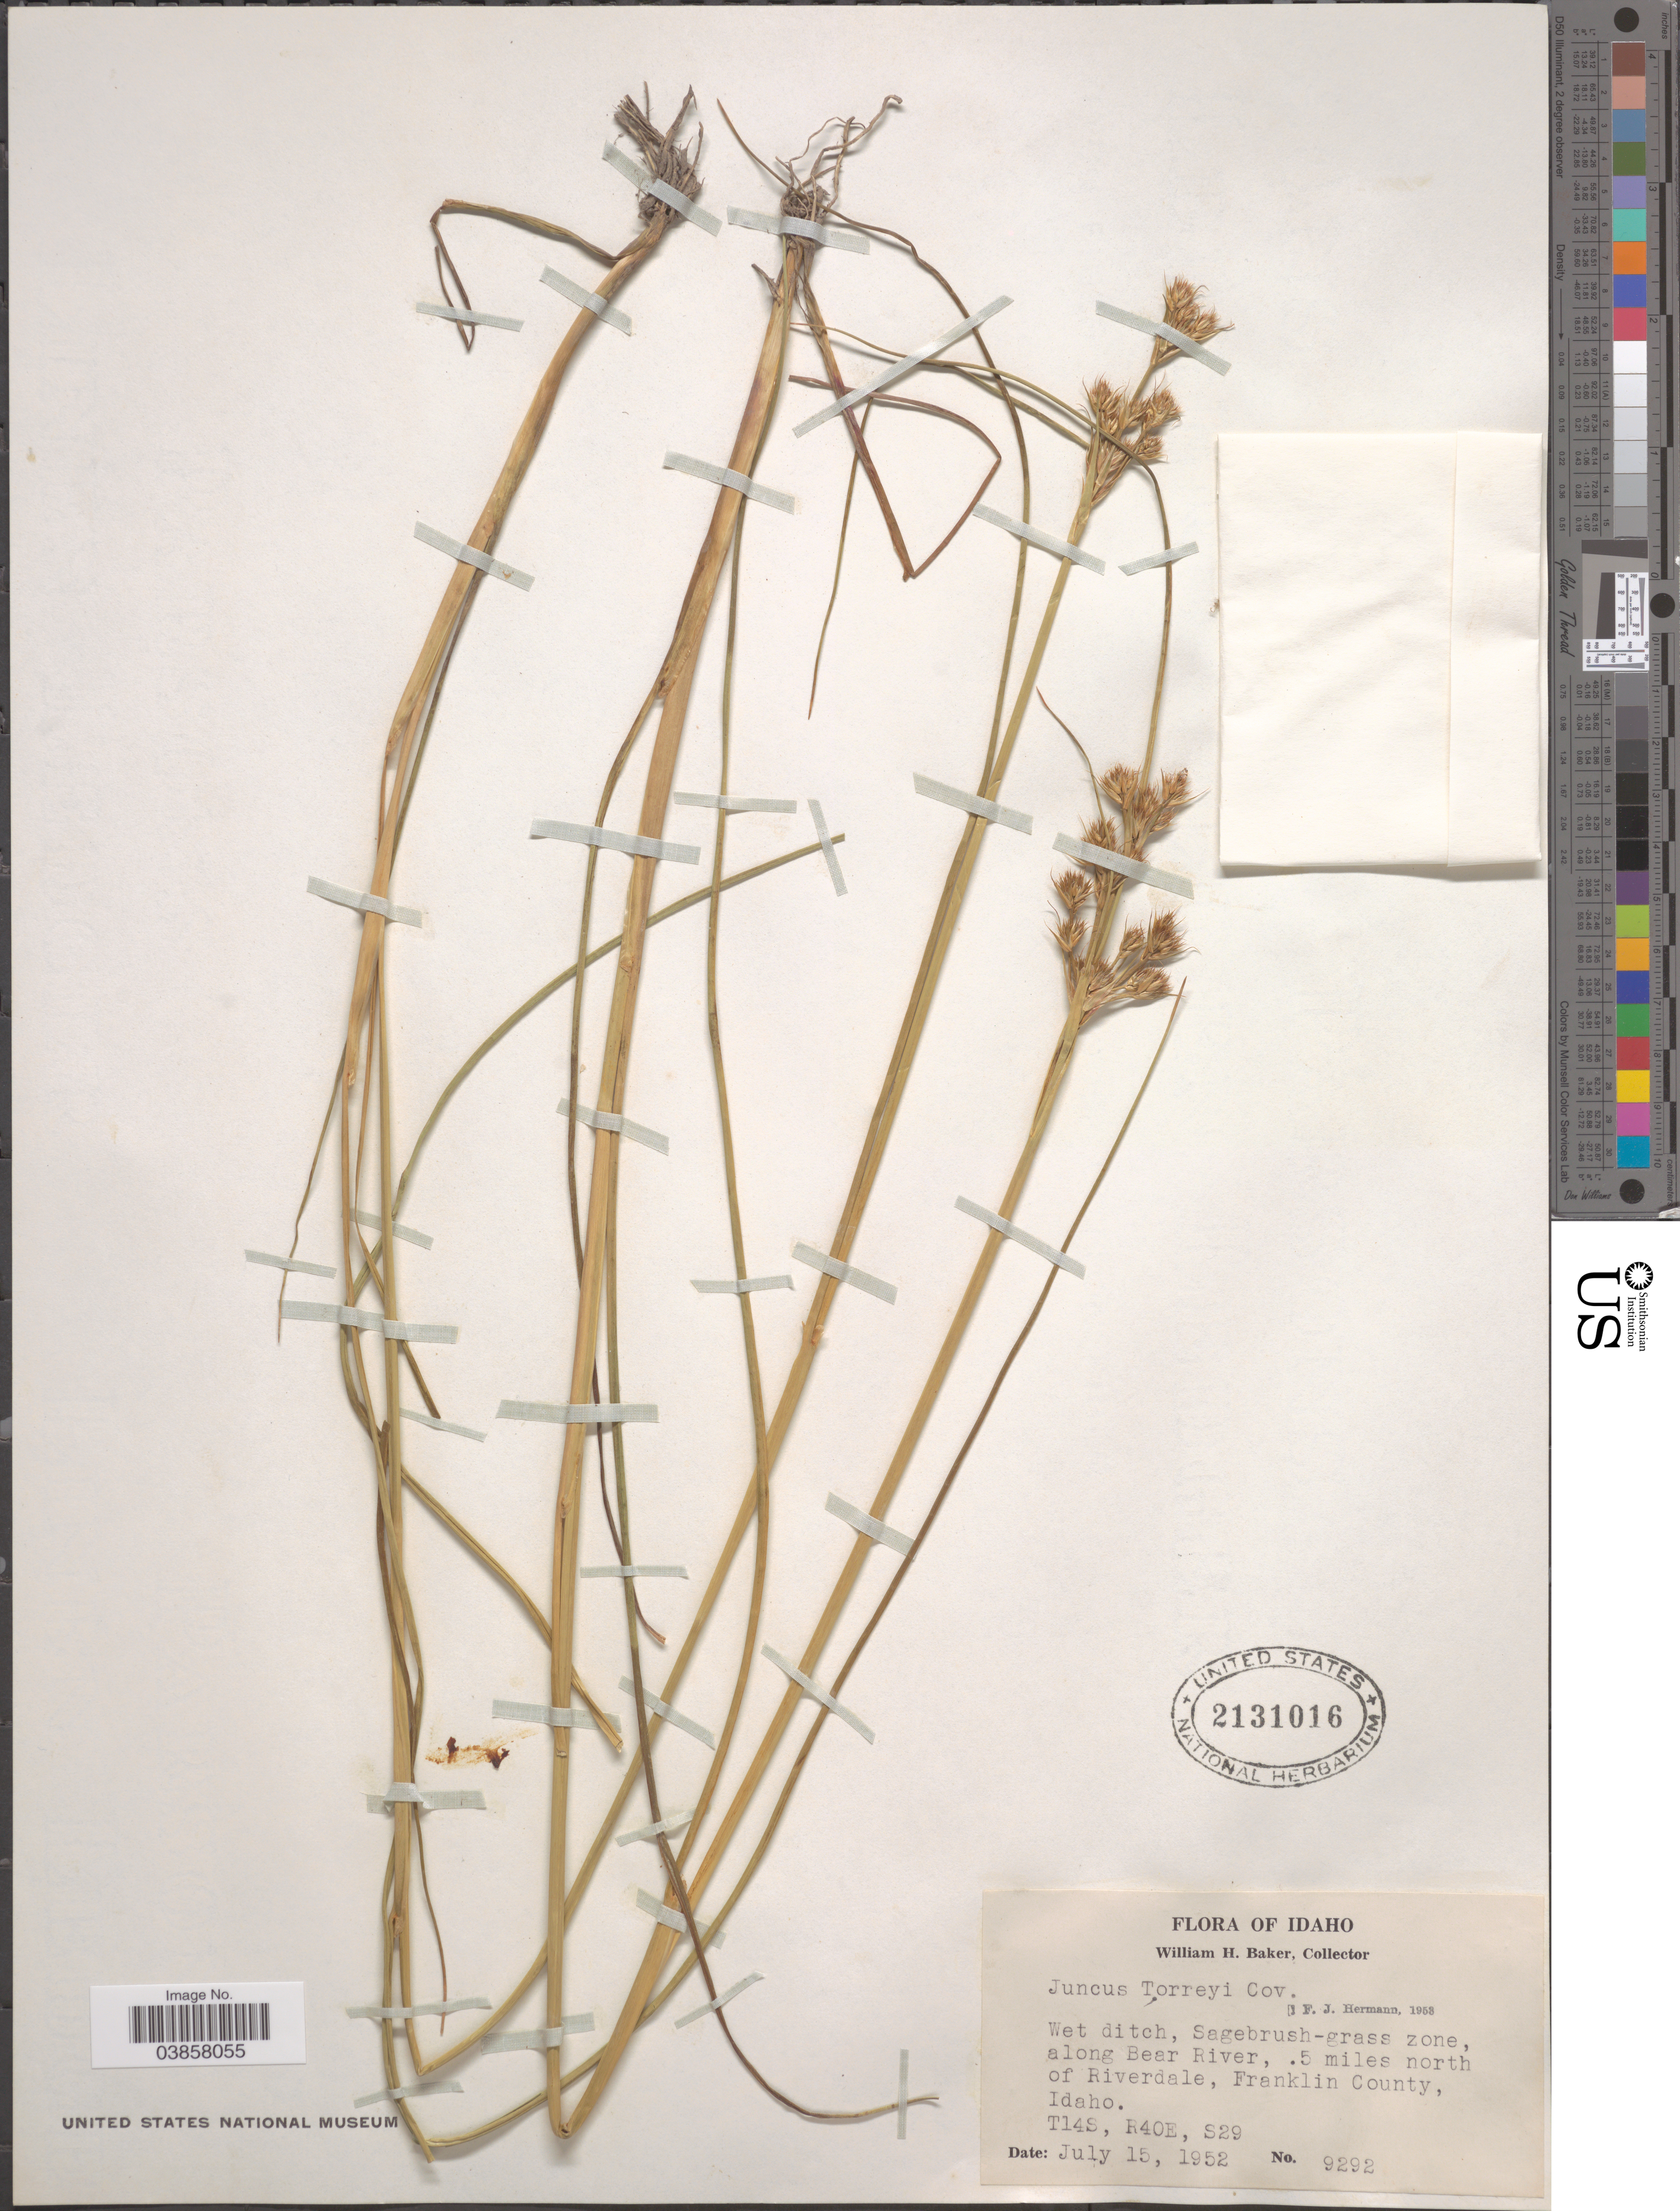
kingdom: Plantae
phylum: Tracheophyta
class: Liliopsida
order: Poales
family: Juncaceae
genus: Juncus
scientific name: Juncus torreyi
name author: Coville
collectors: W. H. Baker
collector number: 9292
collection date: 1952-07-15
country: United States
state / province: Idaho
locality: Sagebrush-grass zone, along Bear River, .5 miles north of Riverdale, Franklin County. T14S, R40E, S29.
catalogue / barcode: US 2131016